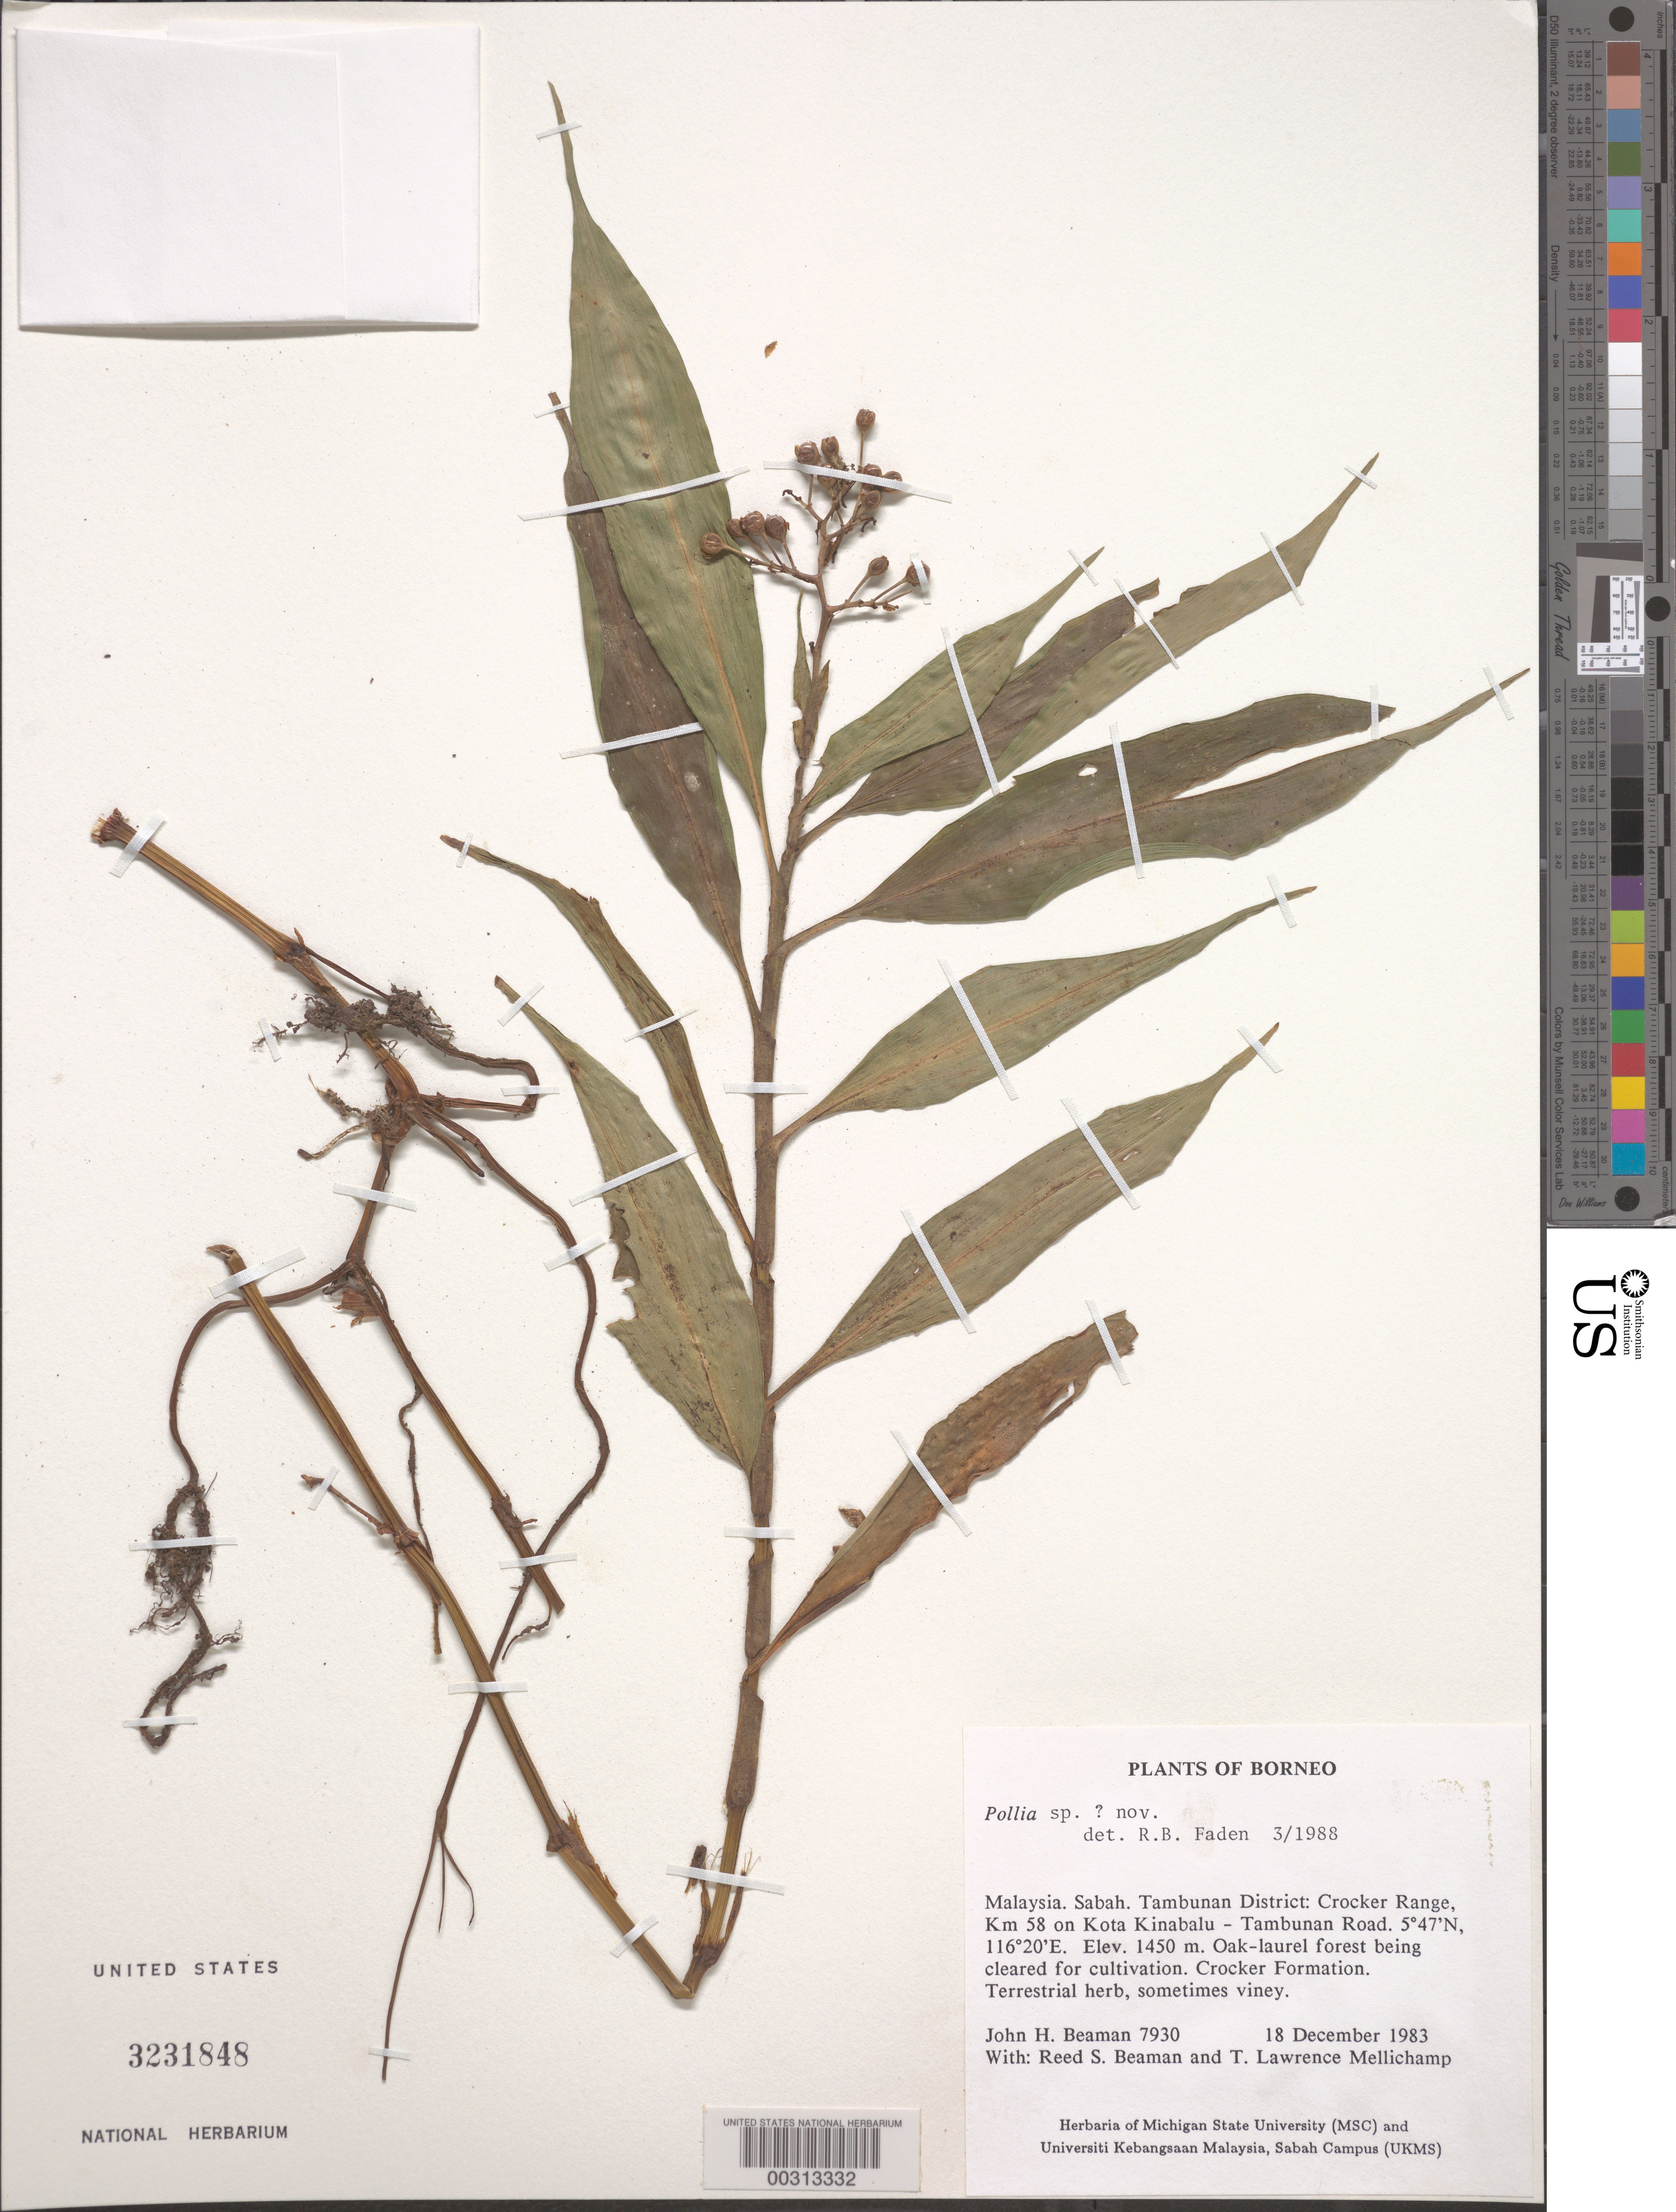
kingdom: Plantae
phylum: Tracheophyta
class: Liliopsida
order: Commelinales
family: Commelinaceae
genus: Pollia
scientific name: Pollia sp.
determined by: Faden, Robert B., (US), Smithsonian Institution - National Museum of Natural History (UNITED STATES)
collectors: J. H. Beaman, R. S. Beaman & T. L. Mellichamp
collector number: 7930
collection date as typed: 18 Dec 1983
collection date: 1983-12-18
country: Malaysia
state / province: Sabah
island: Borneo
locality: Tambunan dist. crocker range on kota kinabalu - tambunan road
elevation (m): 1450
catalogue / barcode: US 3231848